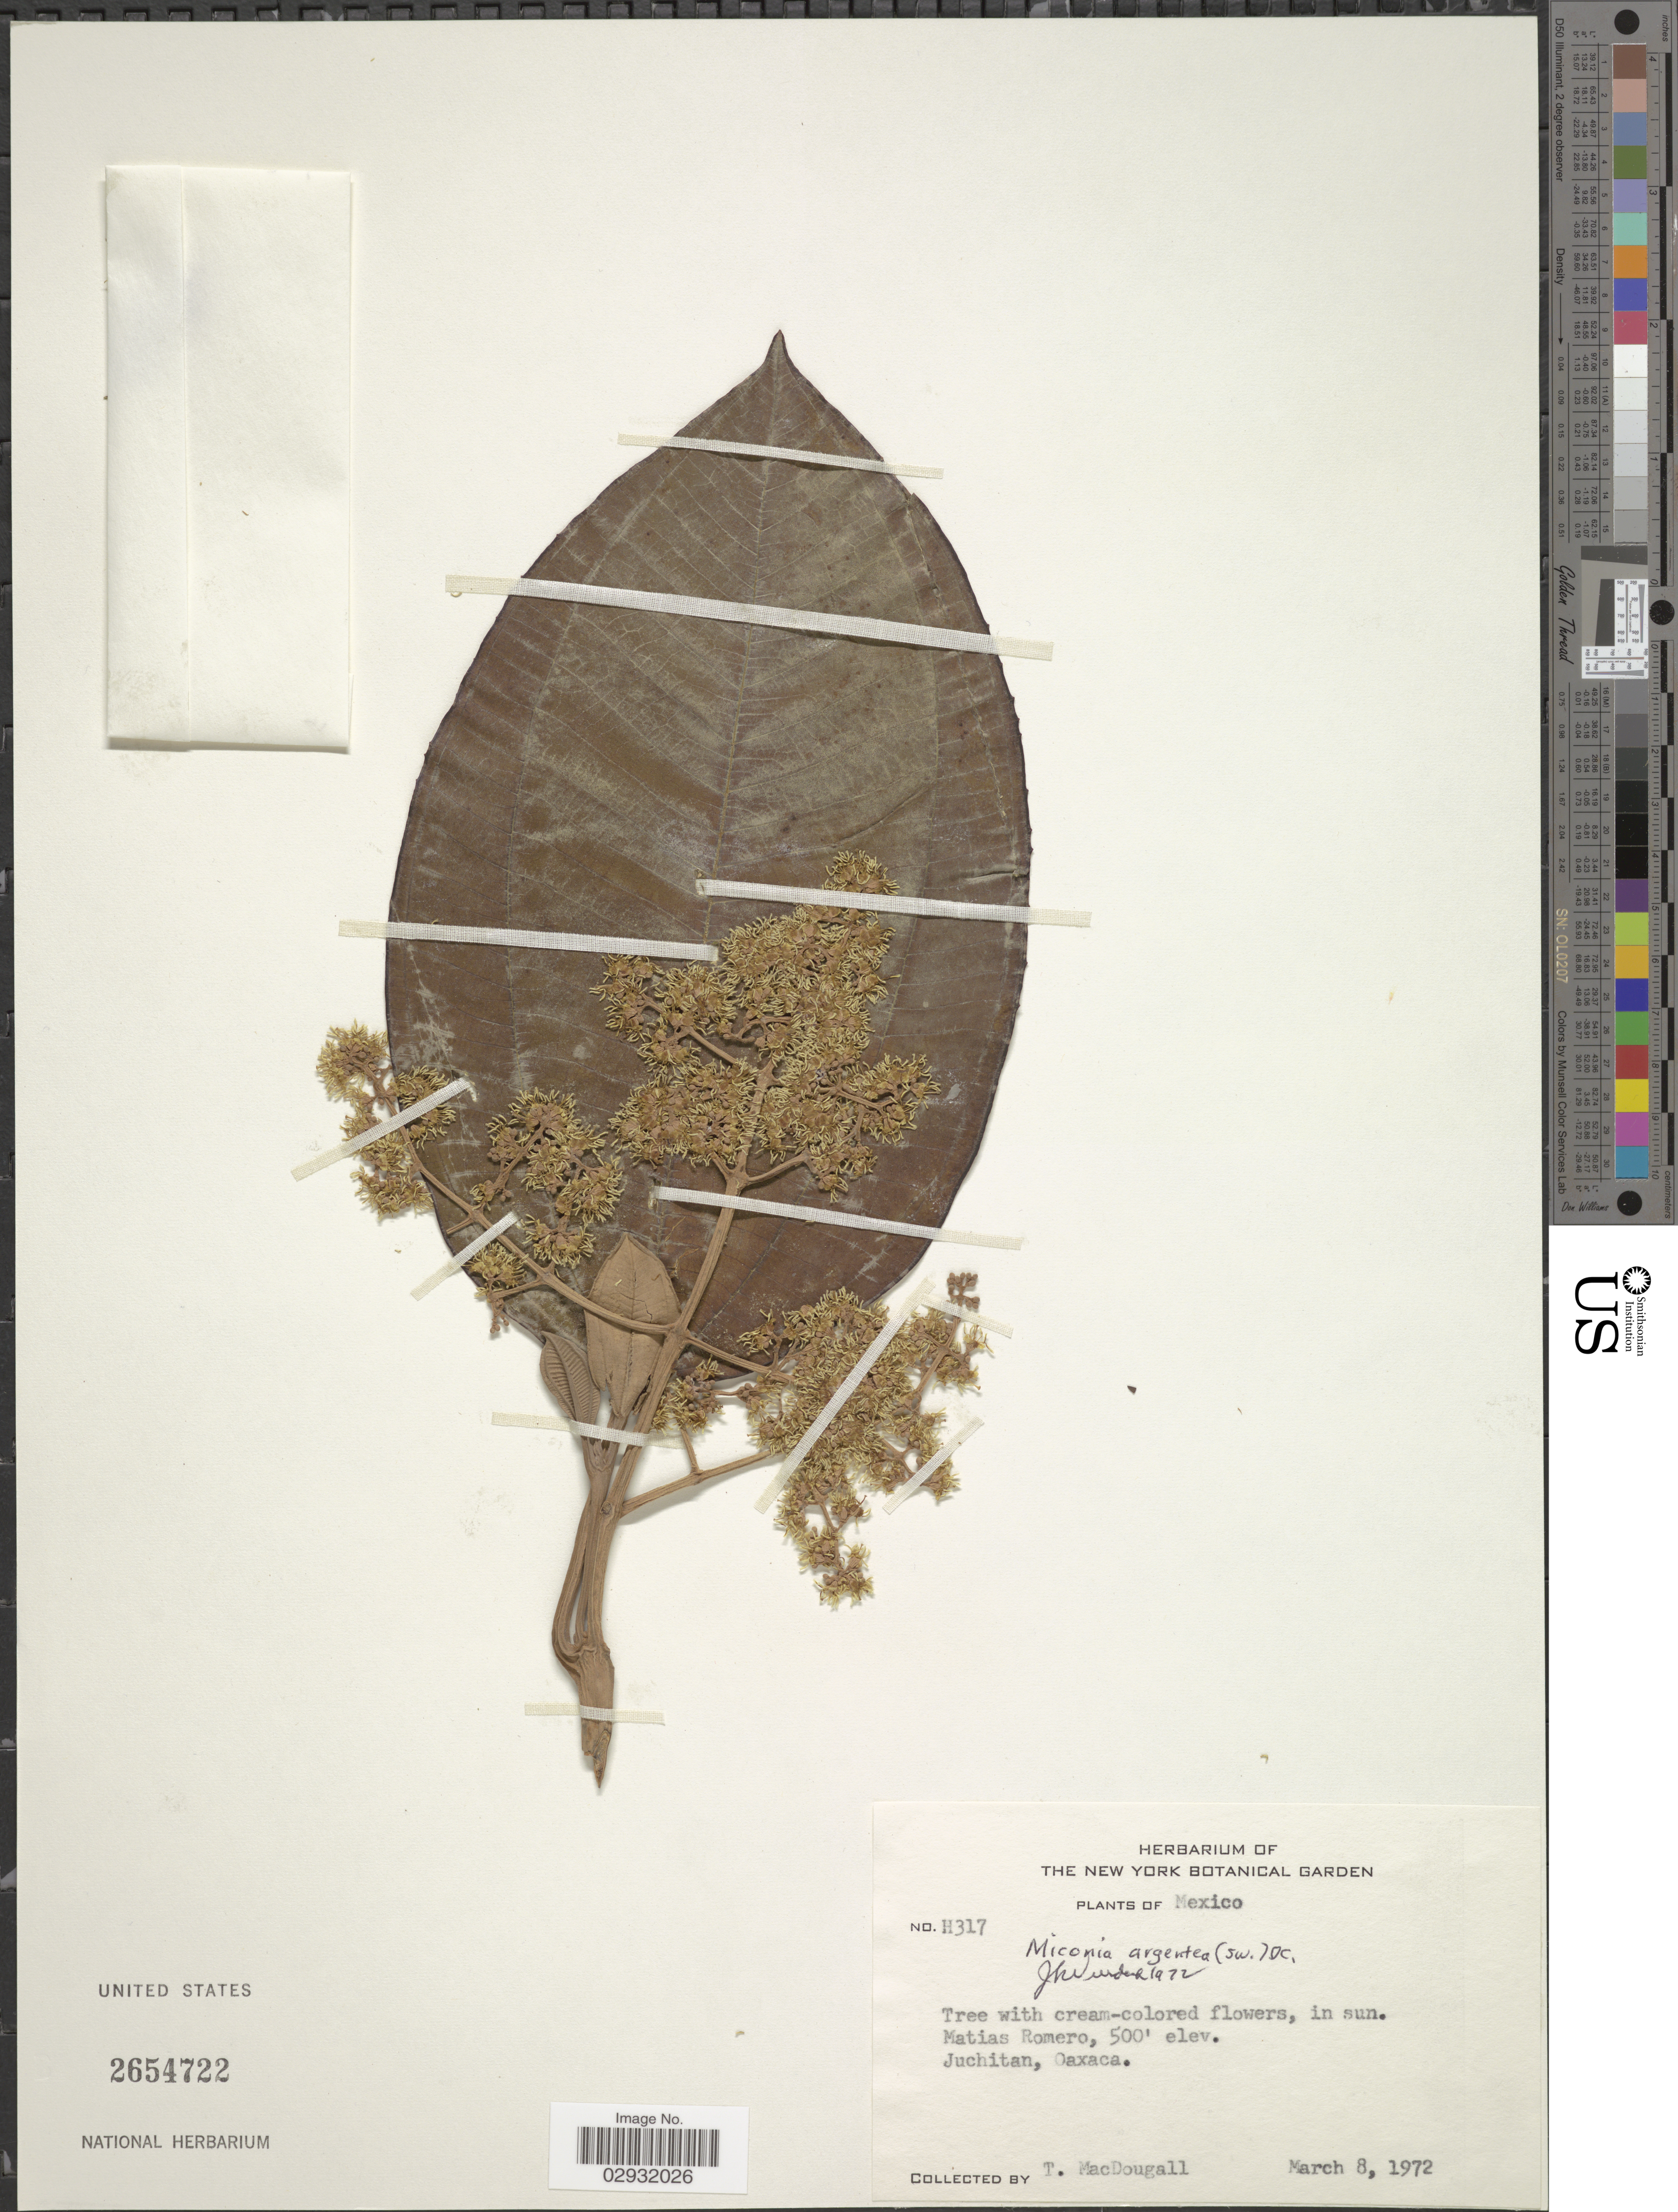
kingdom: Plantae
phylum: Tracheophyta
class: Magnoliopsida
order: Myrtales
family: Melastomataceae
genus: Miconia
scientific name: Miconia argentea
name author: (Sw.) DC.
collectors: T. B. MacDougall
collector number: H317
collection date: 1972-03-08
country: Mexico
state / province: Oaxaca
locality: Matias Romero. Juchitan.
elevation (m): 152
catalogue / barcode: US 2654722